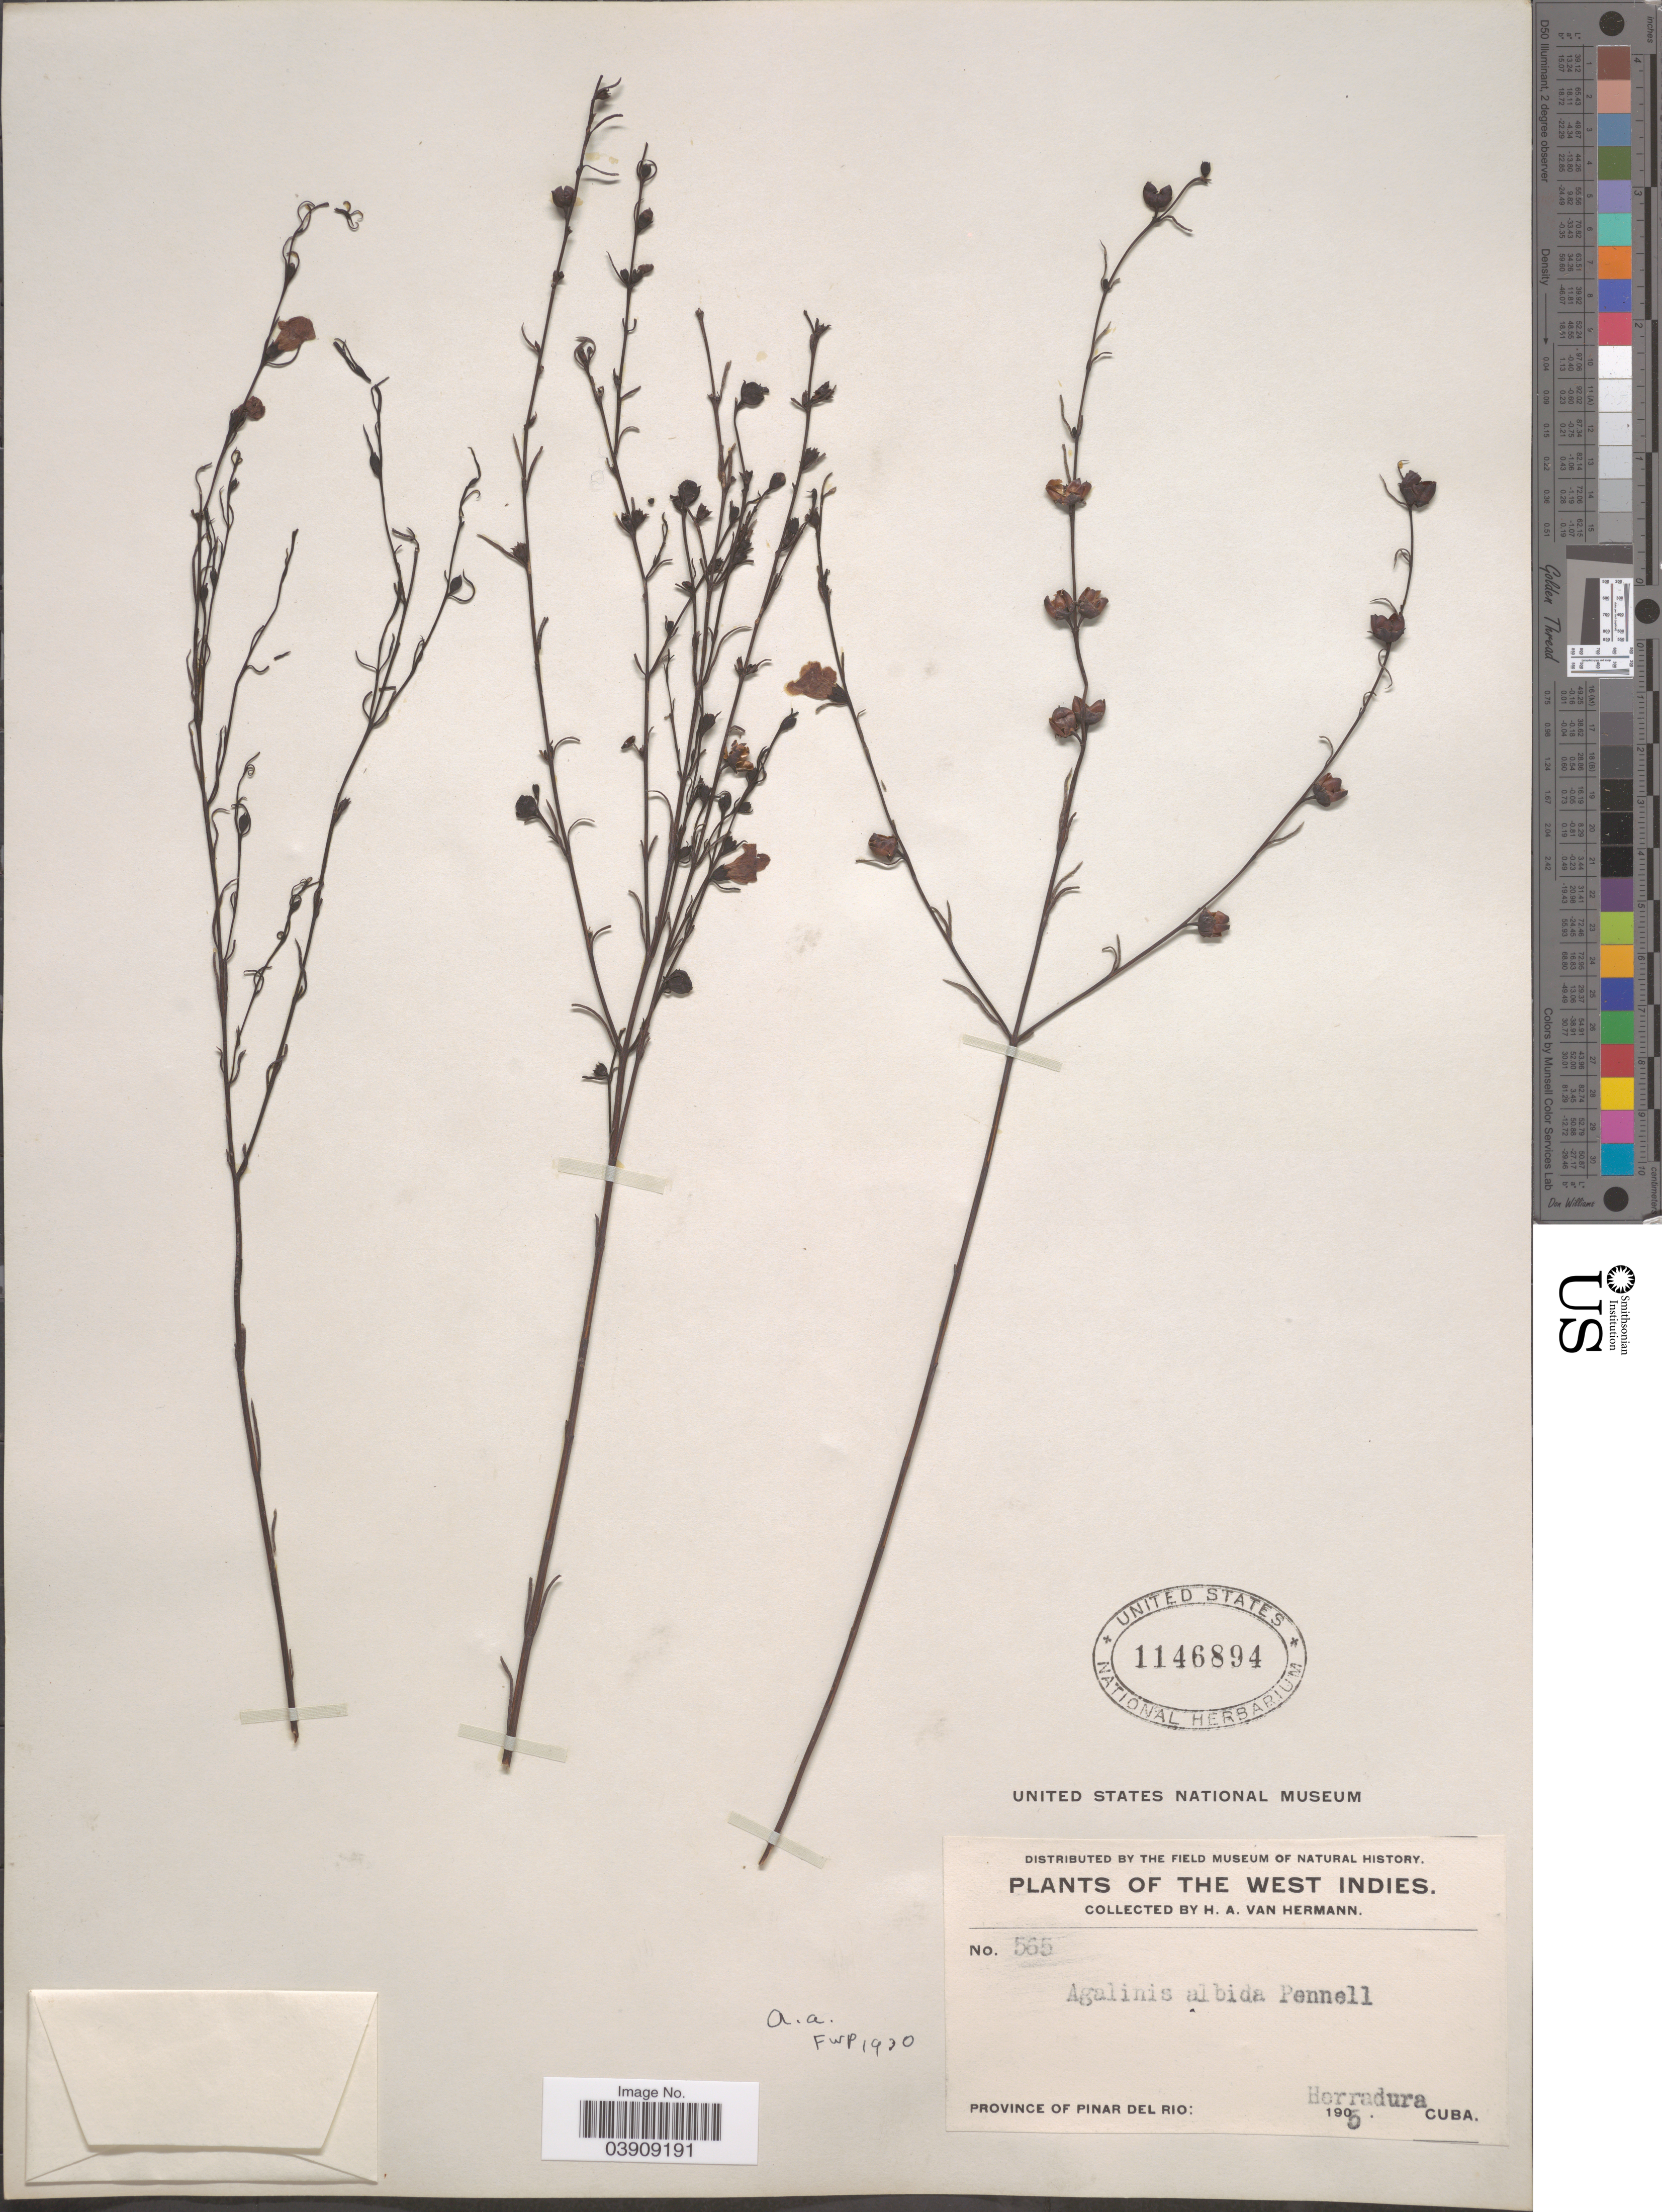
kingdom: Plantae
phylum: Tracheophyta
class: Magnoliopsida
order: Lamiales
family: Orobanchaceae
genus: Gerardia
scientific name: Gerardia albida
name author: (Britton & Pennell) Pennell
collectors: H. A. Van Hermann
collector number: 565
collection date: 1905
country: Cuba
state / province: Pinar del Río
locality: Herradura.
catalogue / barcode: US 1146894